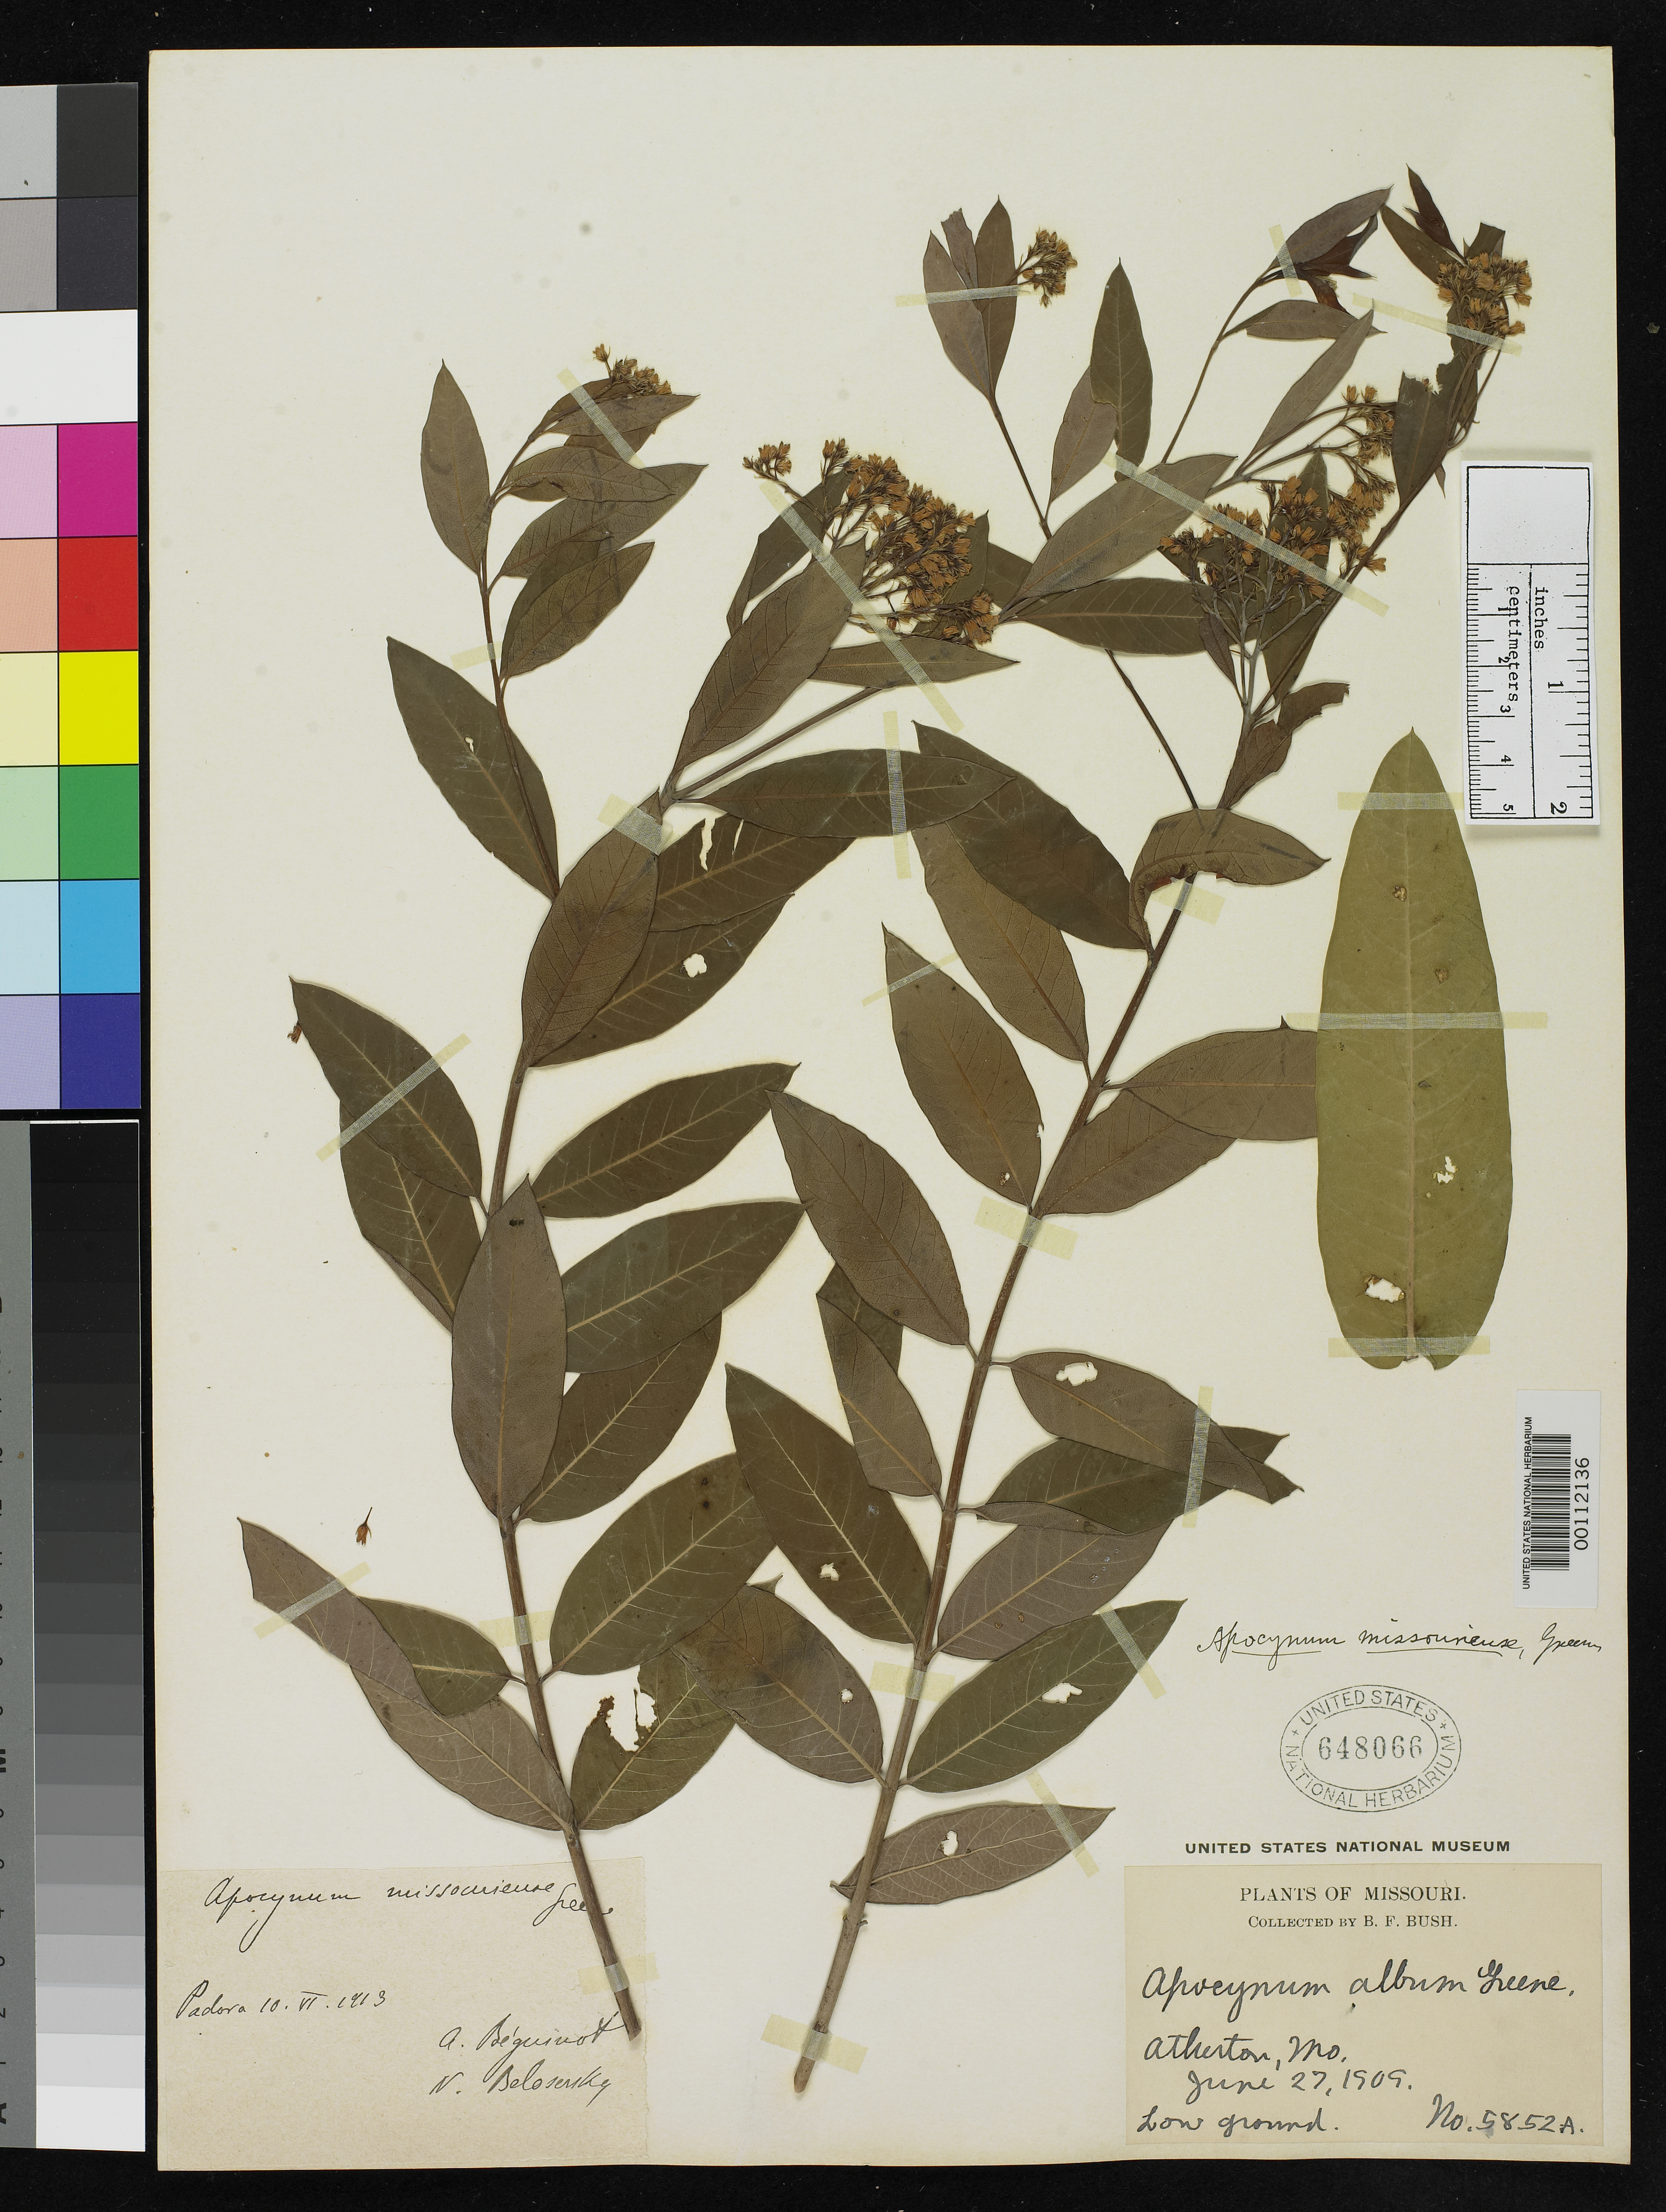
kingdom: Plantae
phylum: Tracheophyta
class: Magnoliopsida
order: Gentianales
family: Apocynaceae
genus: Apocynum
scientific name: Apocynum missouriense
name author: Greene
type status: Isotype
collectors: B. F. Bush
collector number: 5852 a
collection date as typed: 27 Jun 1909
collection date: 1909-06-27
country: United States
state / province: Missouri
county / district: Jackson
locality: Atherton.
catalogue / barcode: US 648066